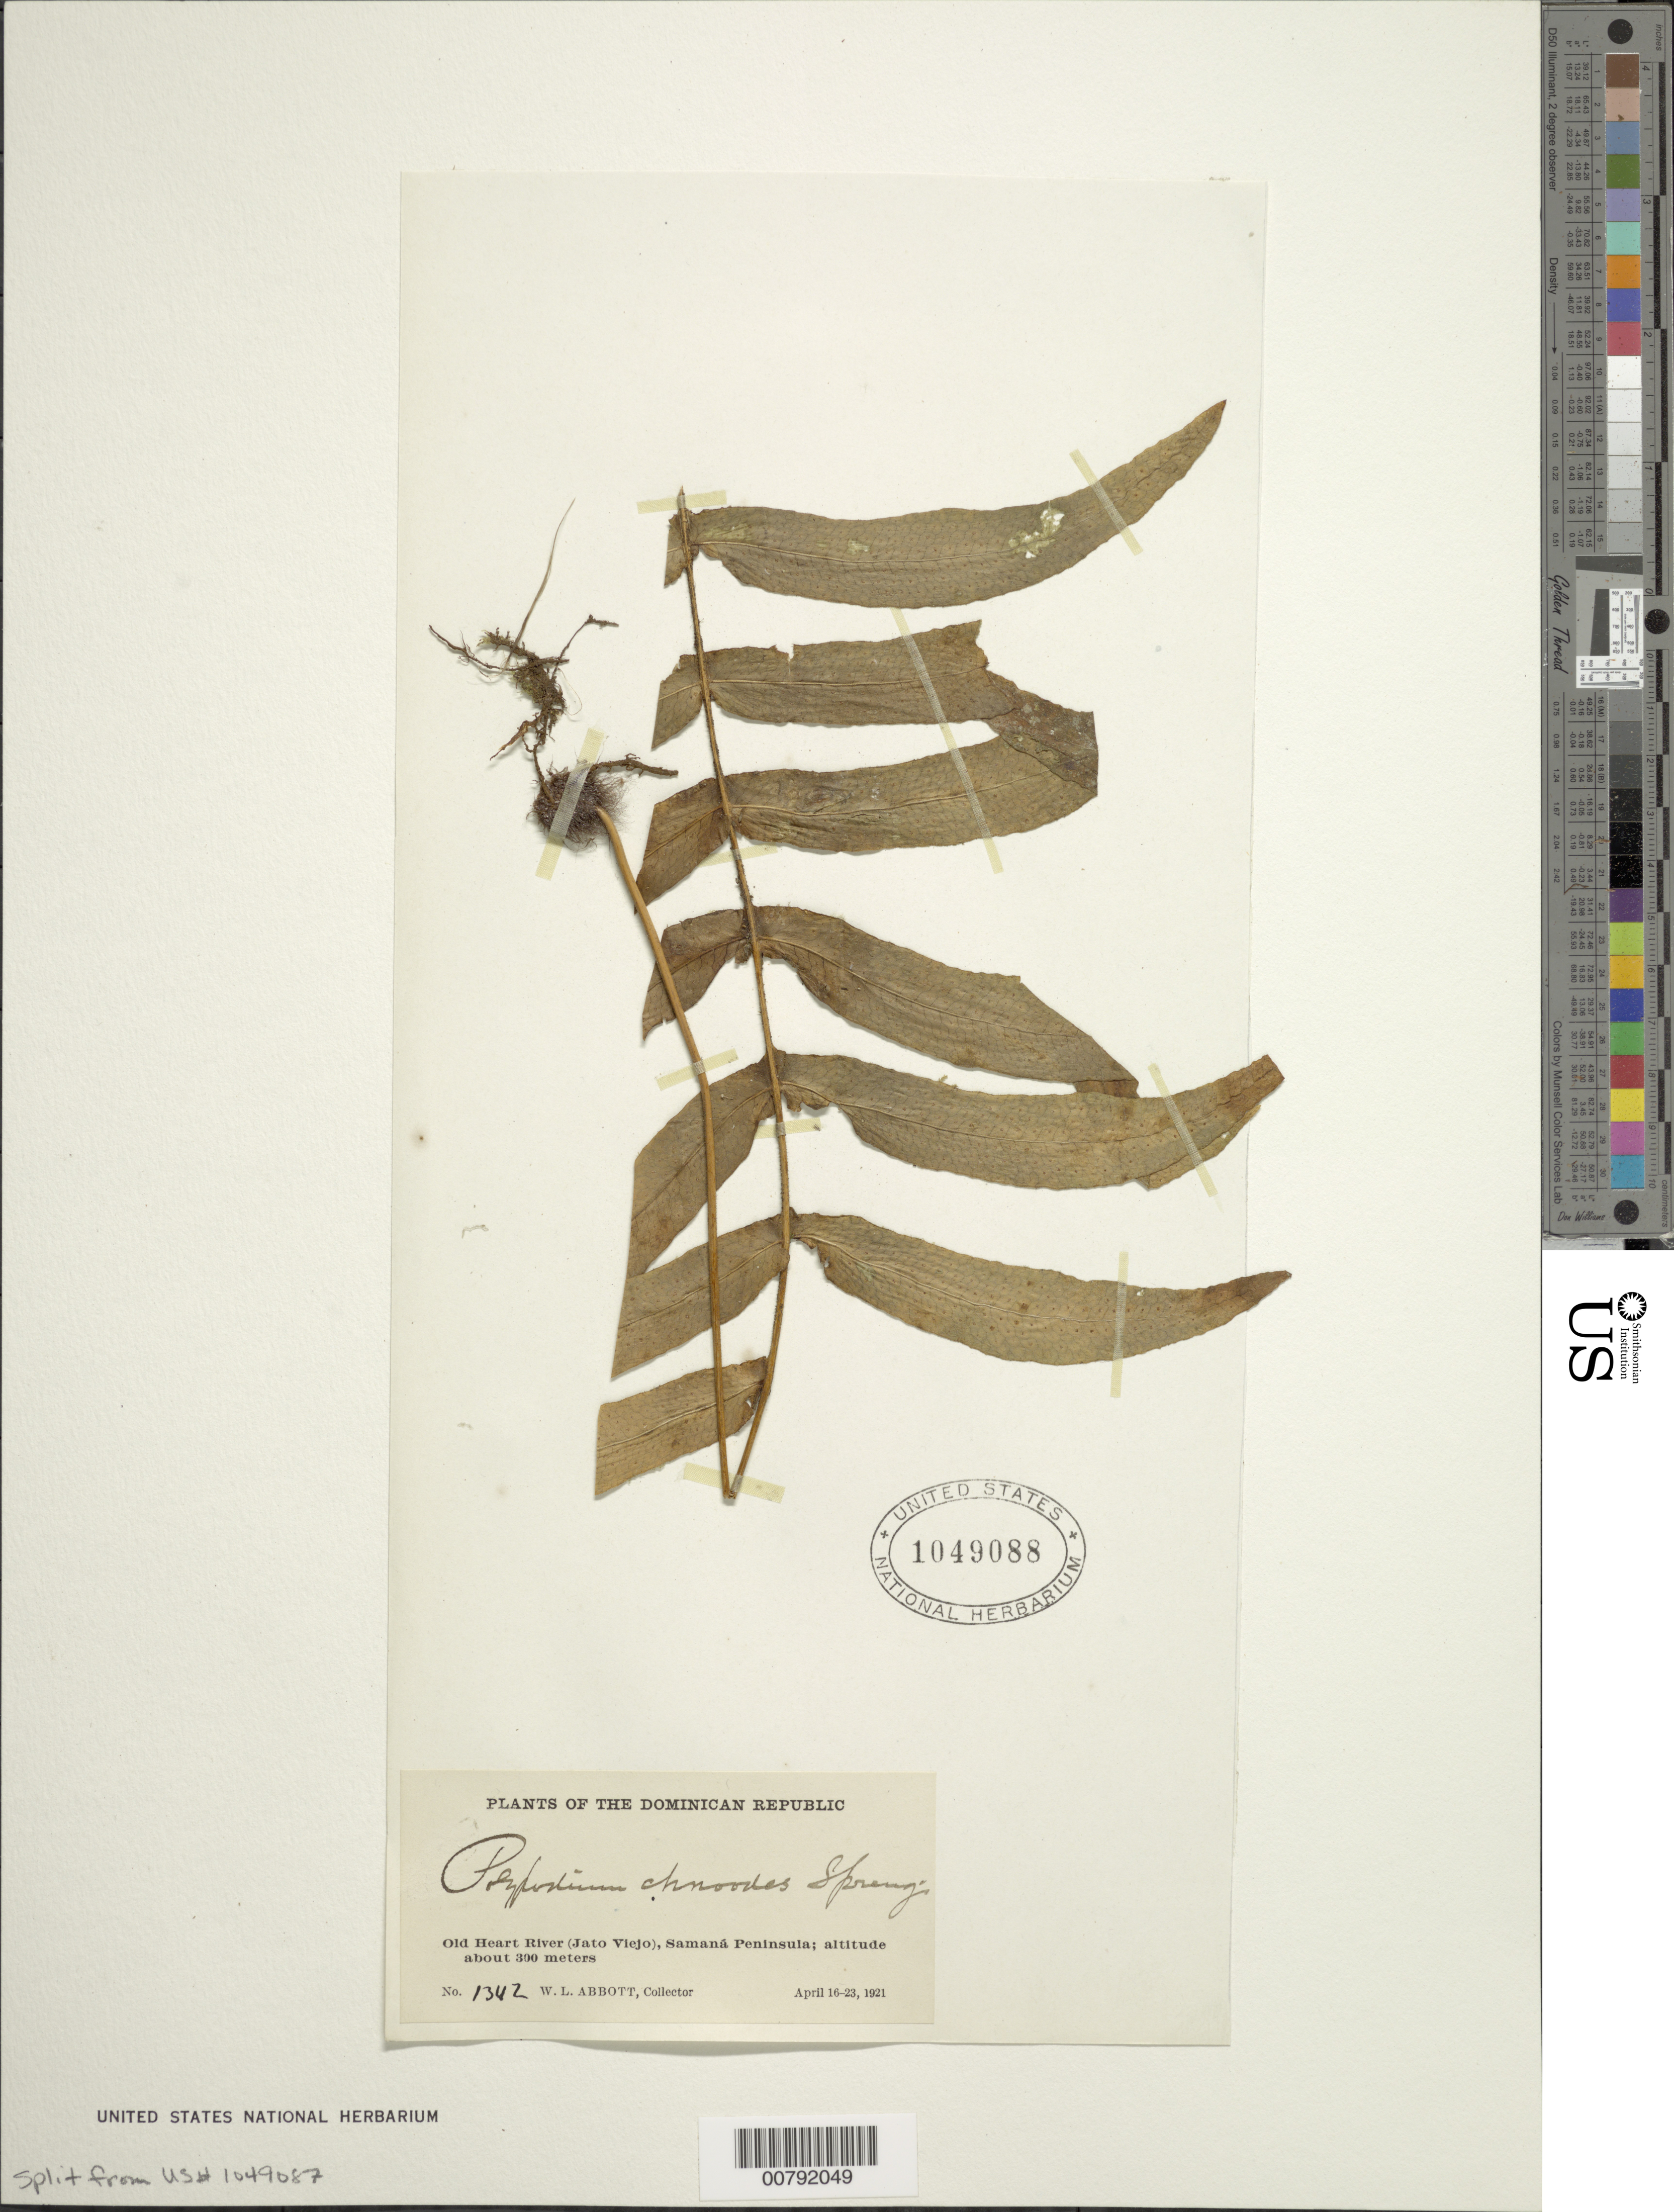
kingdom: Plantae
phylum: Tracheophyta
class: Polypodiopsida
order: Polypodiales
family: Polypodiaceae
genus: Serpocaulon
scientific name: Serpocaulon dissimile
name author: (L.) A.R. Sm.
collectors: W. L. Abbott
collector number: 1342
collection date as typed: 16 Apr 1910 23 Apr 1921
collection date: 1910-04-16/1921-04-23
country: Dominican Republic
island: Hispaniola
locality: Samaná Peninsula, Old Heart River (Jato Viejo)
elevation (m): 300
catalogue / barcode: US 1049088